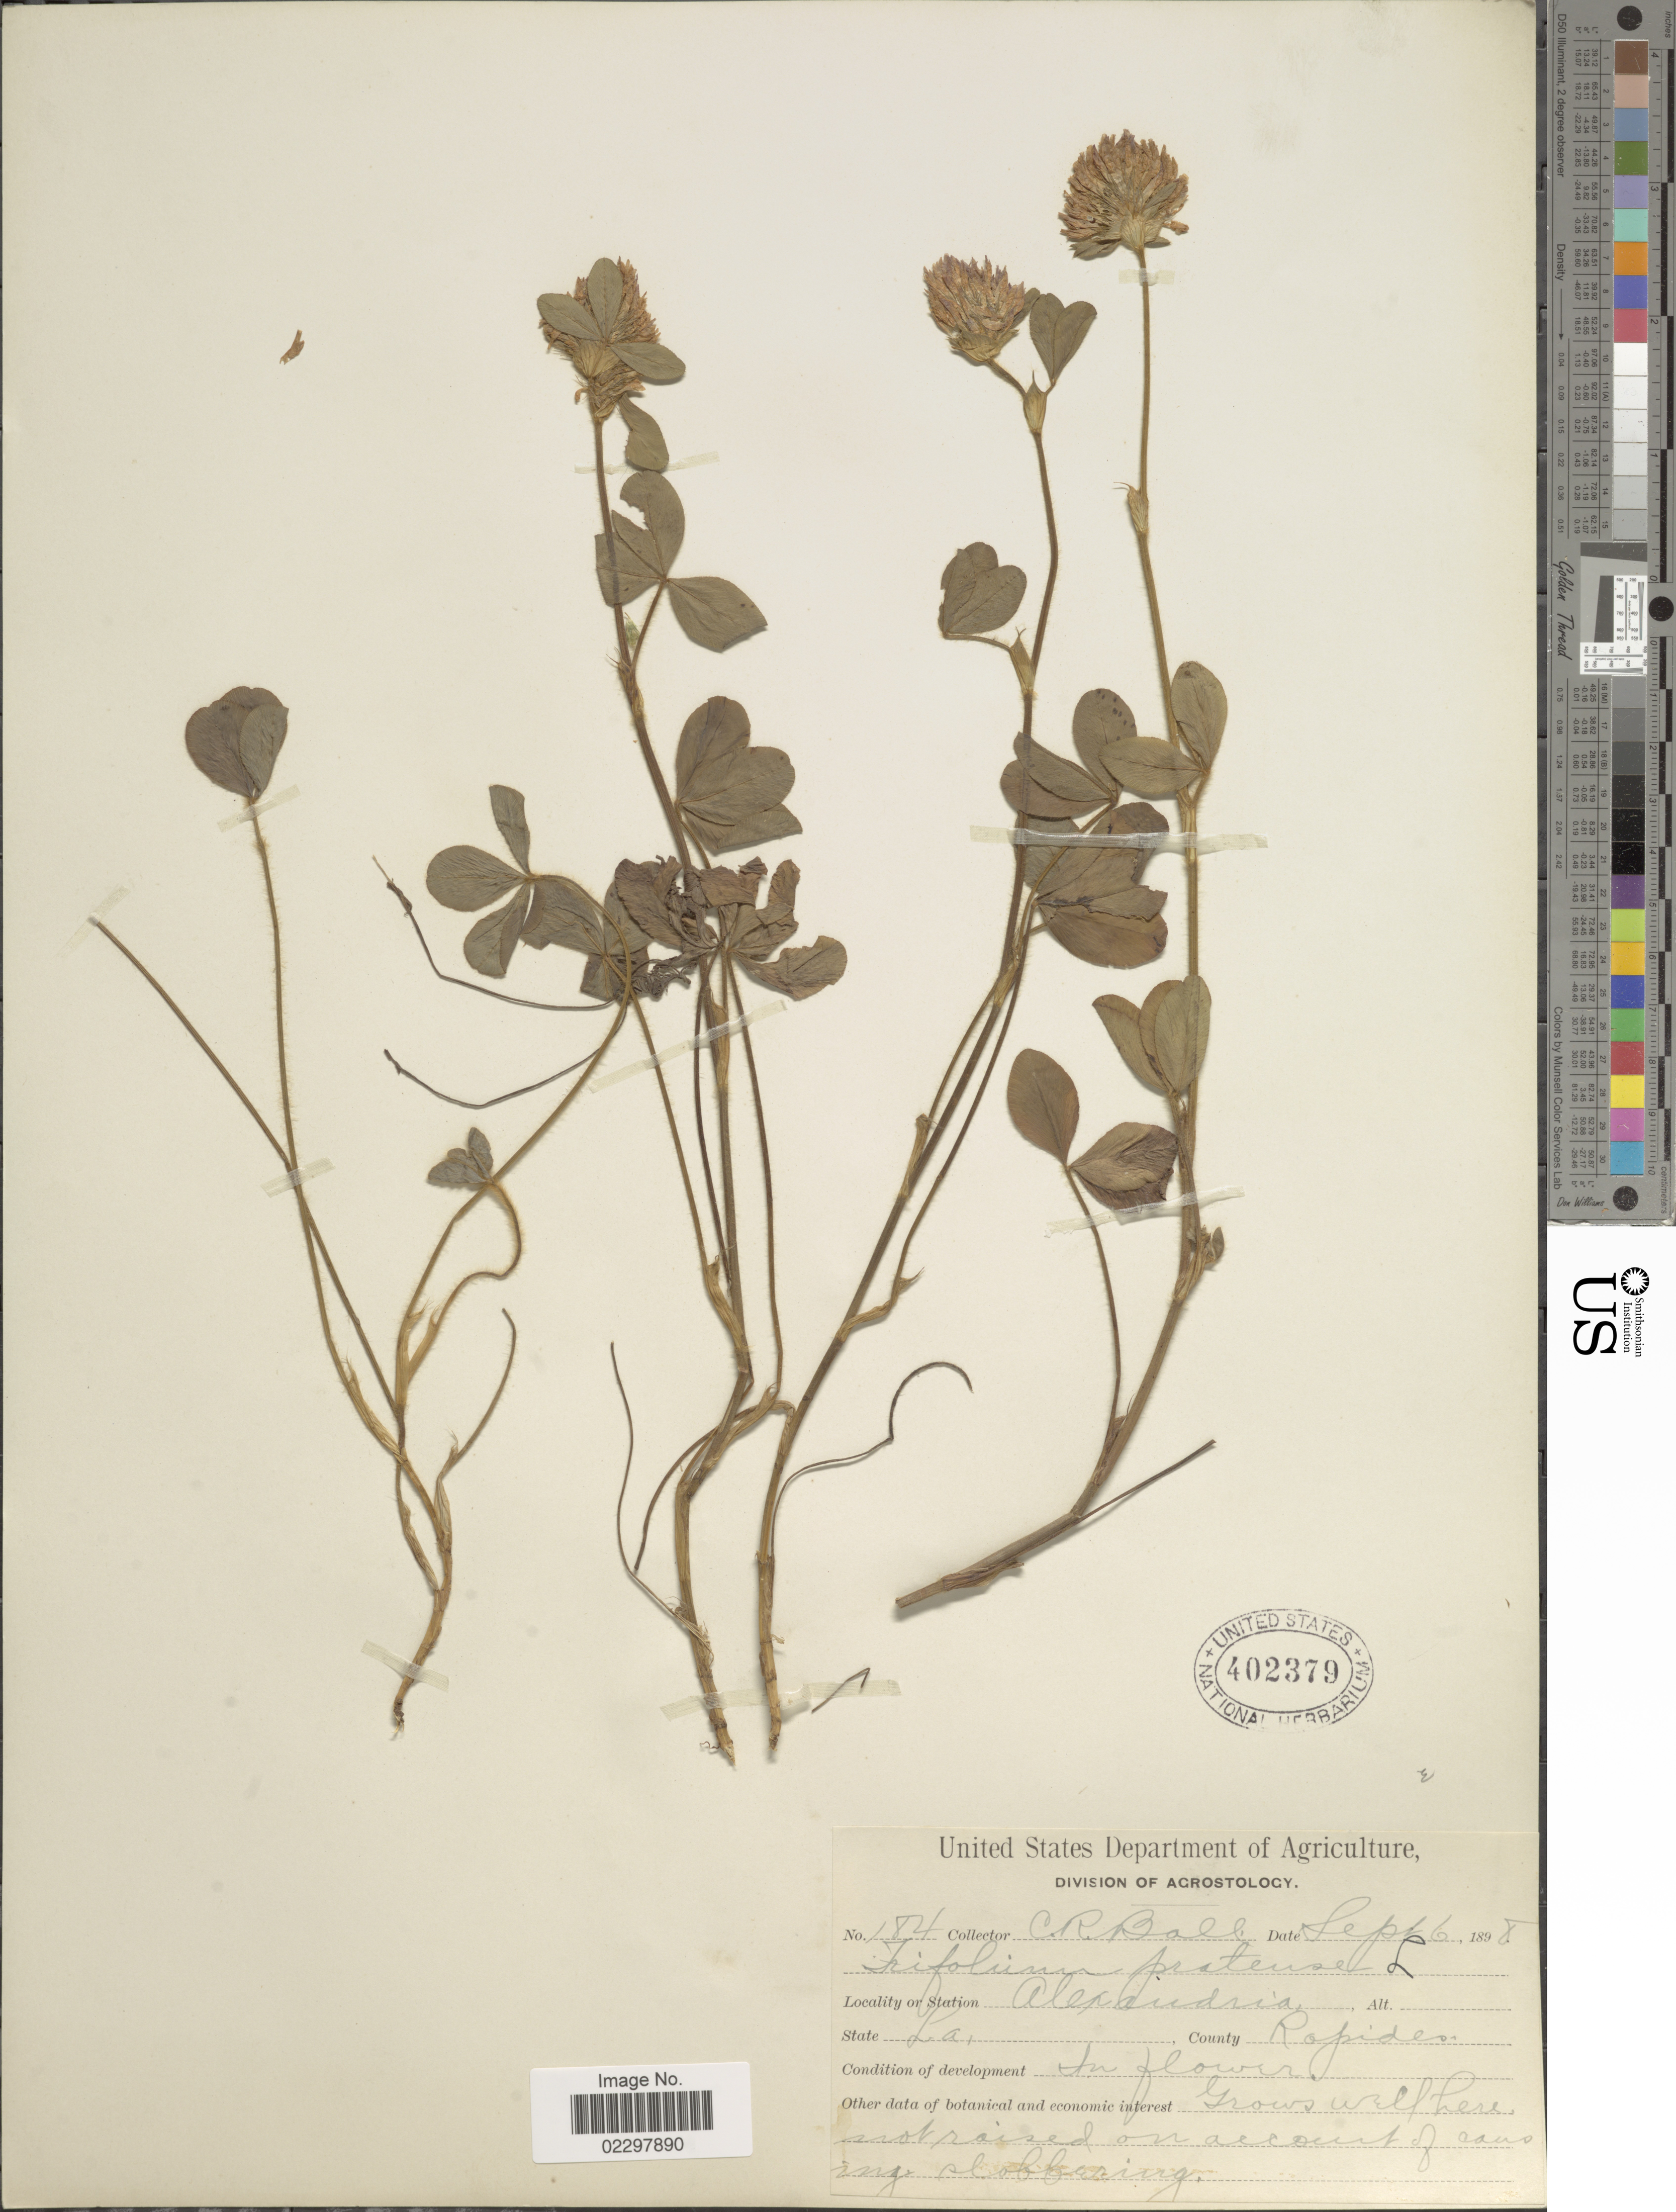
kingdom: Plantae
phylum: Tracheophyta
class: Magnoliopsida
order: Fabales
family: Fabaceae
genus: Trifolium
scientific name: Trifolium pratense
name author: L.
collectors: C. R. Ball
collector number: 184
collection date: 1898-08-06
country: United States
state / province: Louisiana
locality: Station: Alexandria, County Rapides.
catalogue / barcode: US 402379